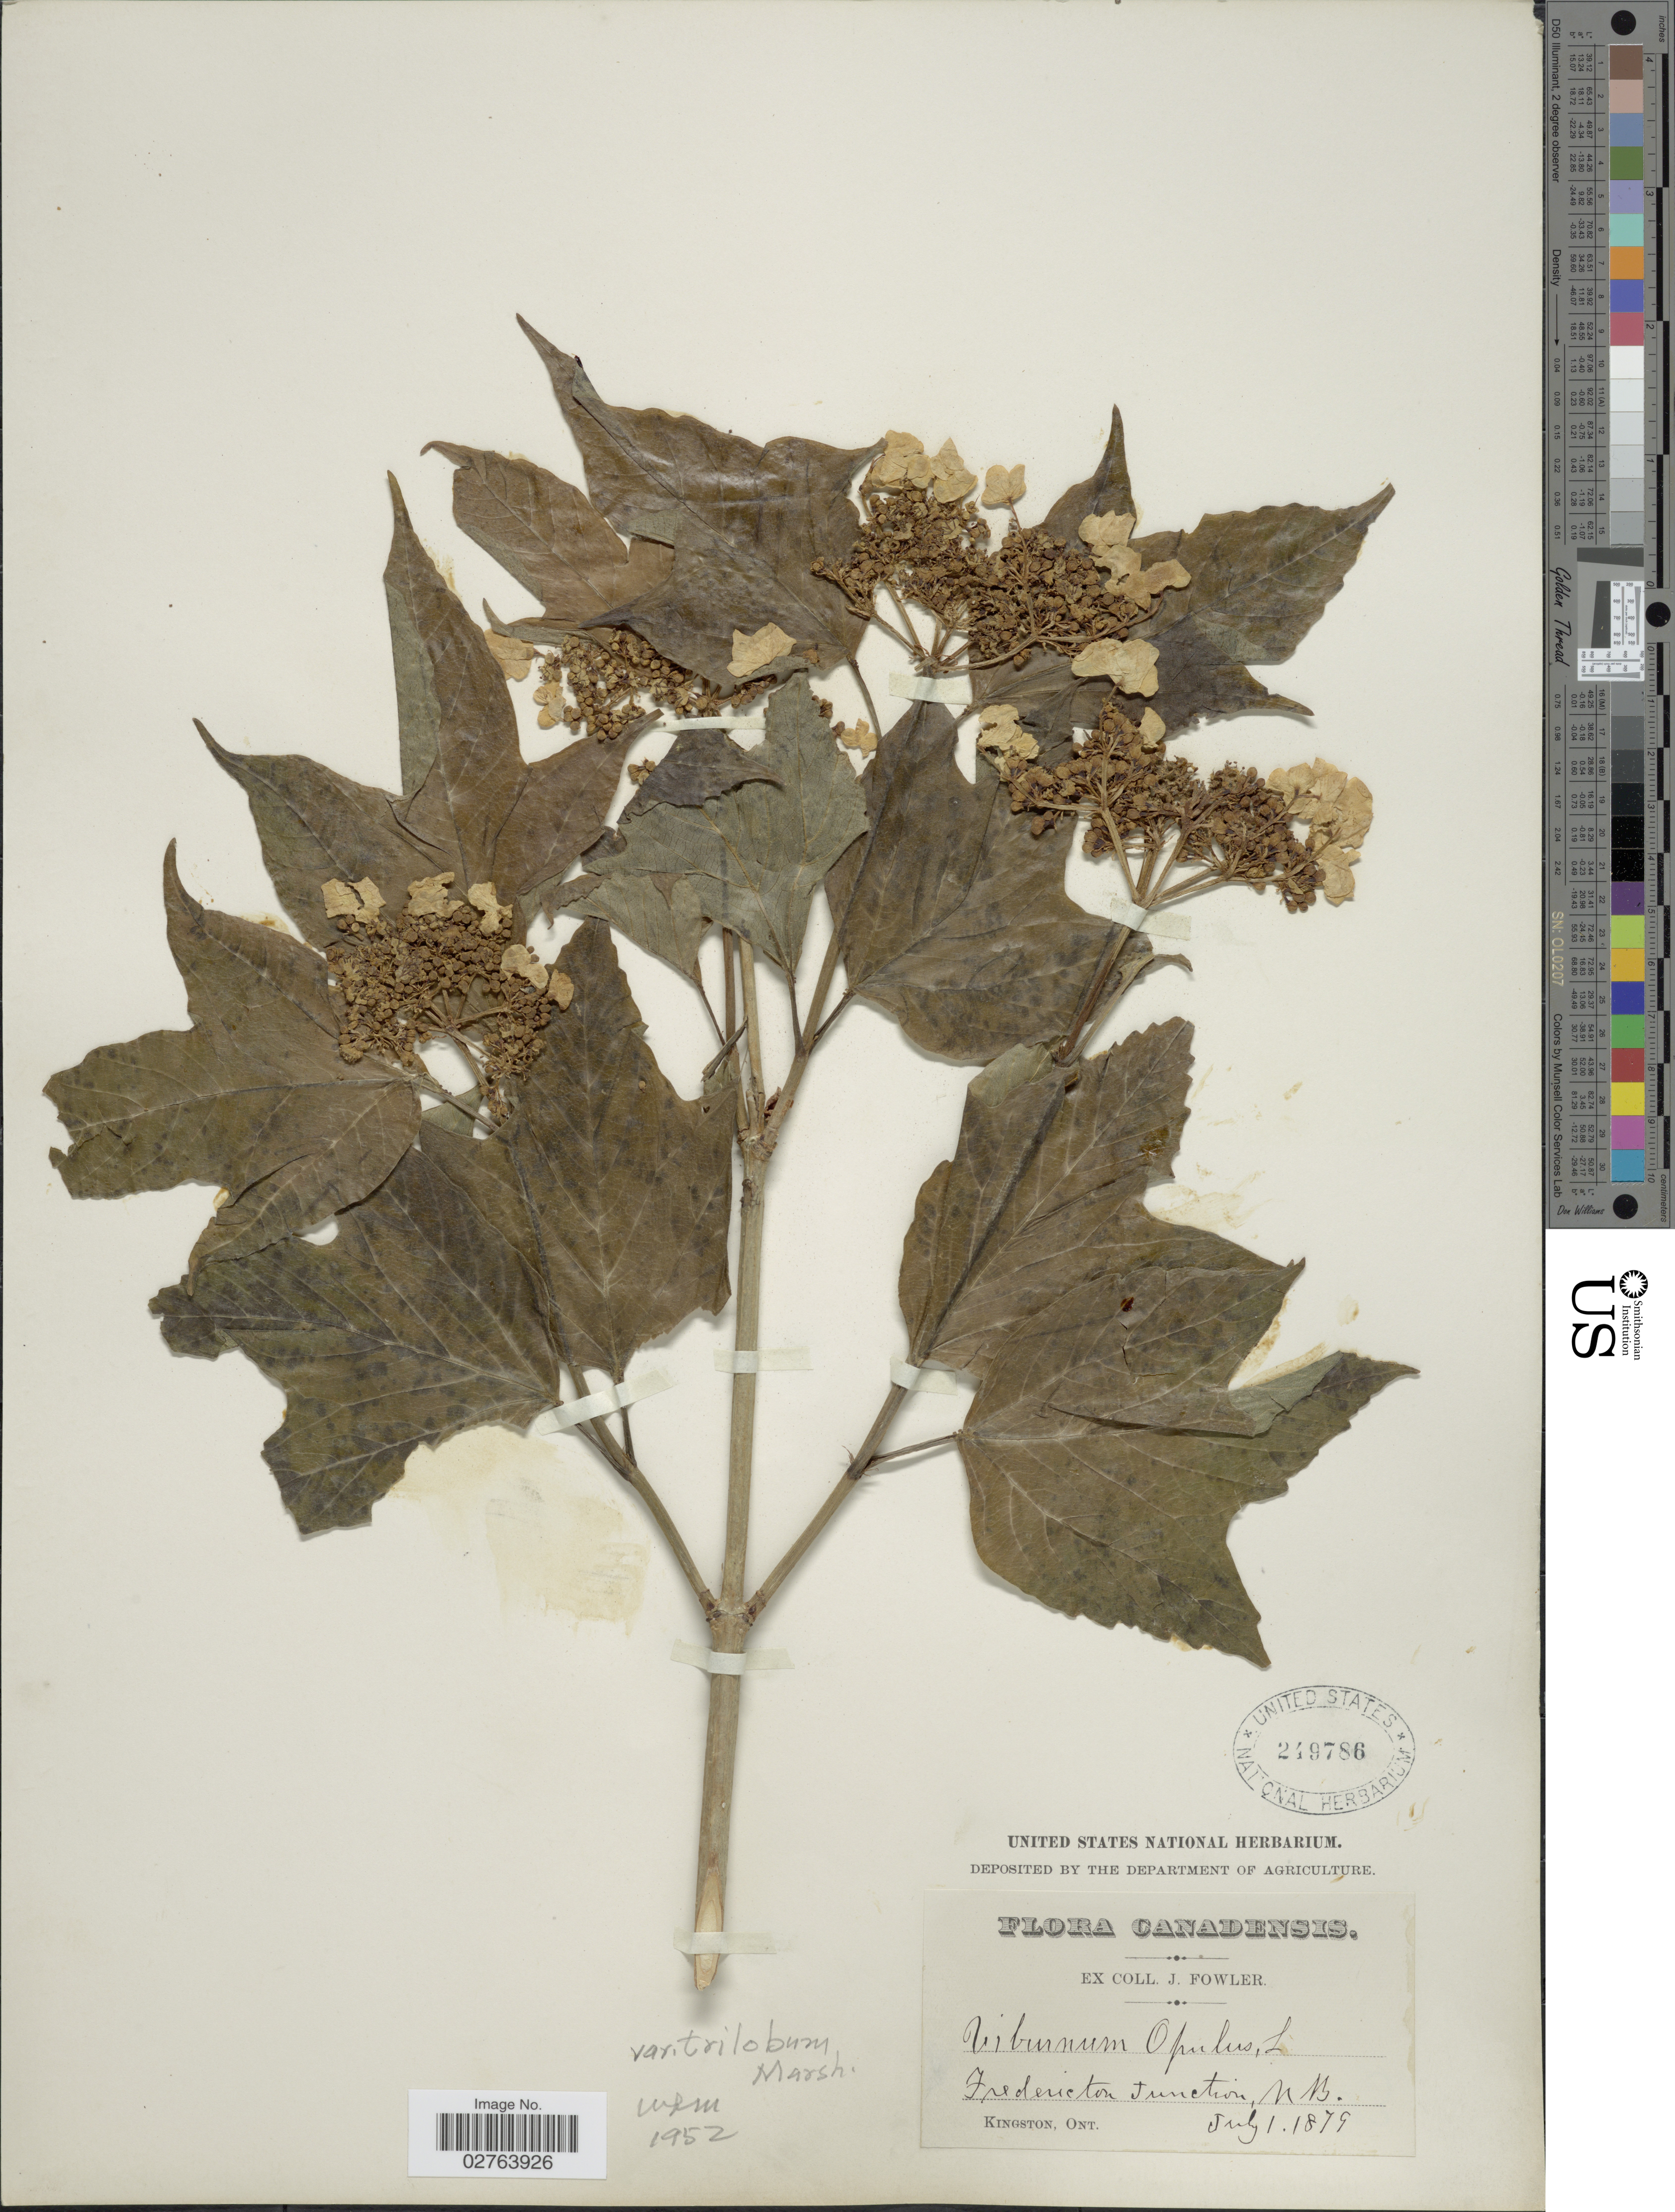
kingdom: Plantae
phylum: Tracheophyta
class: Magnoliopsida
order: Dipsacales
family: Viburnaceae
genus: Viburnum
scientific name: Viburnum opulus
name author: L.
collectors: J. P. Fowler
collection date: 1879-07-01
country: Canada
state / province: New Brunswick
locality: Fredericton Junction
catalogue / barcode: US 249786